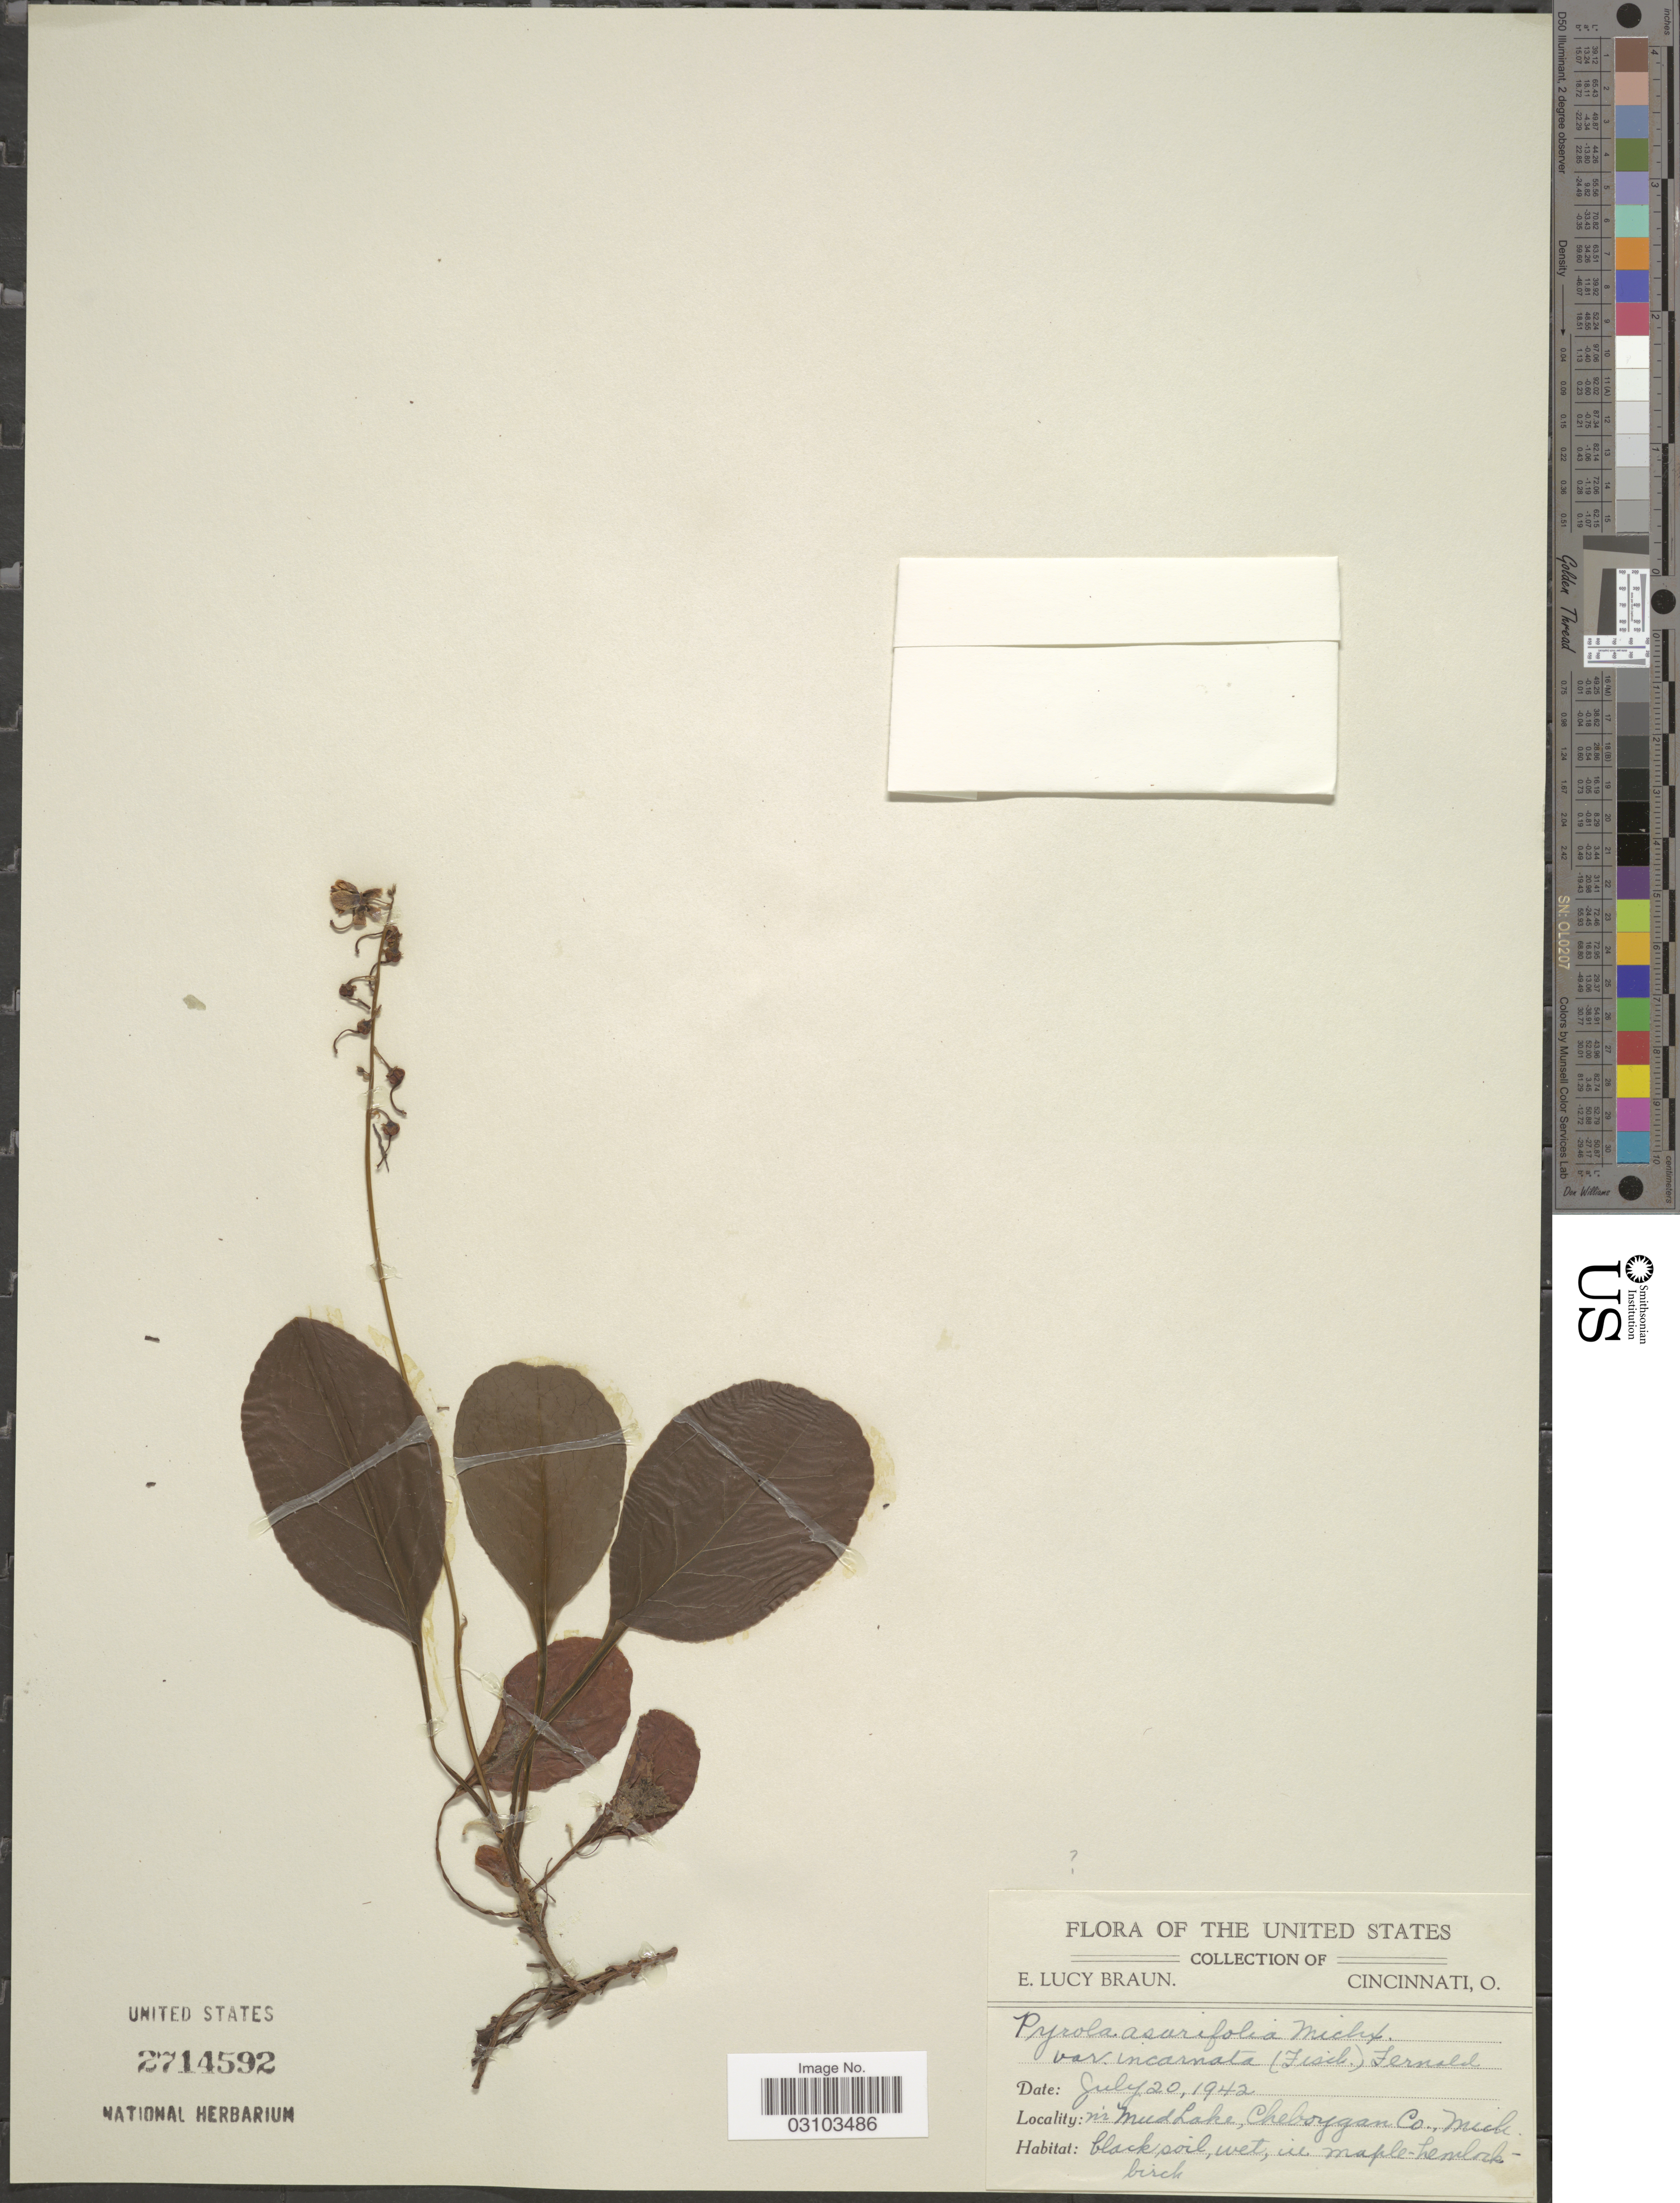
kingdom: Plantae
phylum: Tracheophyta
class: Magnoliopsida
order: Ericales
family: Ericaceae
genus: Pyrola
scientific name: Pyrola asarifolia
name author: Michx.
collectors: E. L. Braun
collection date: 1942-07-20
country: United States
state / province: Michigan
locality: Nr Mud Lake, Cheboygan Co.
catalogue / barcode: US 2714592